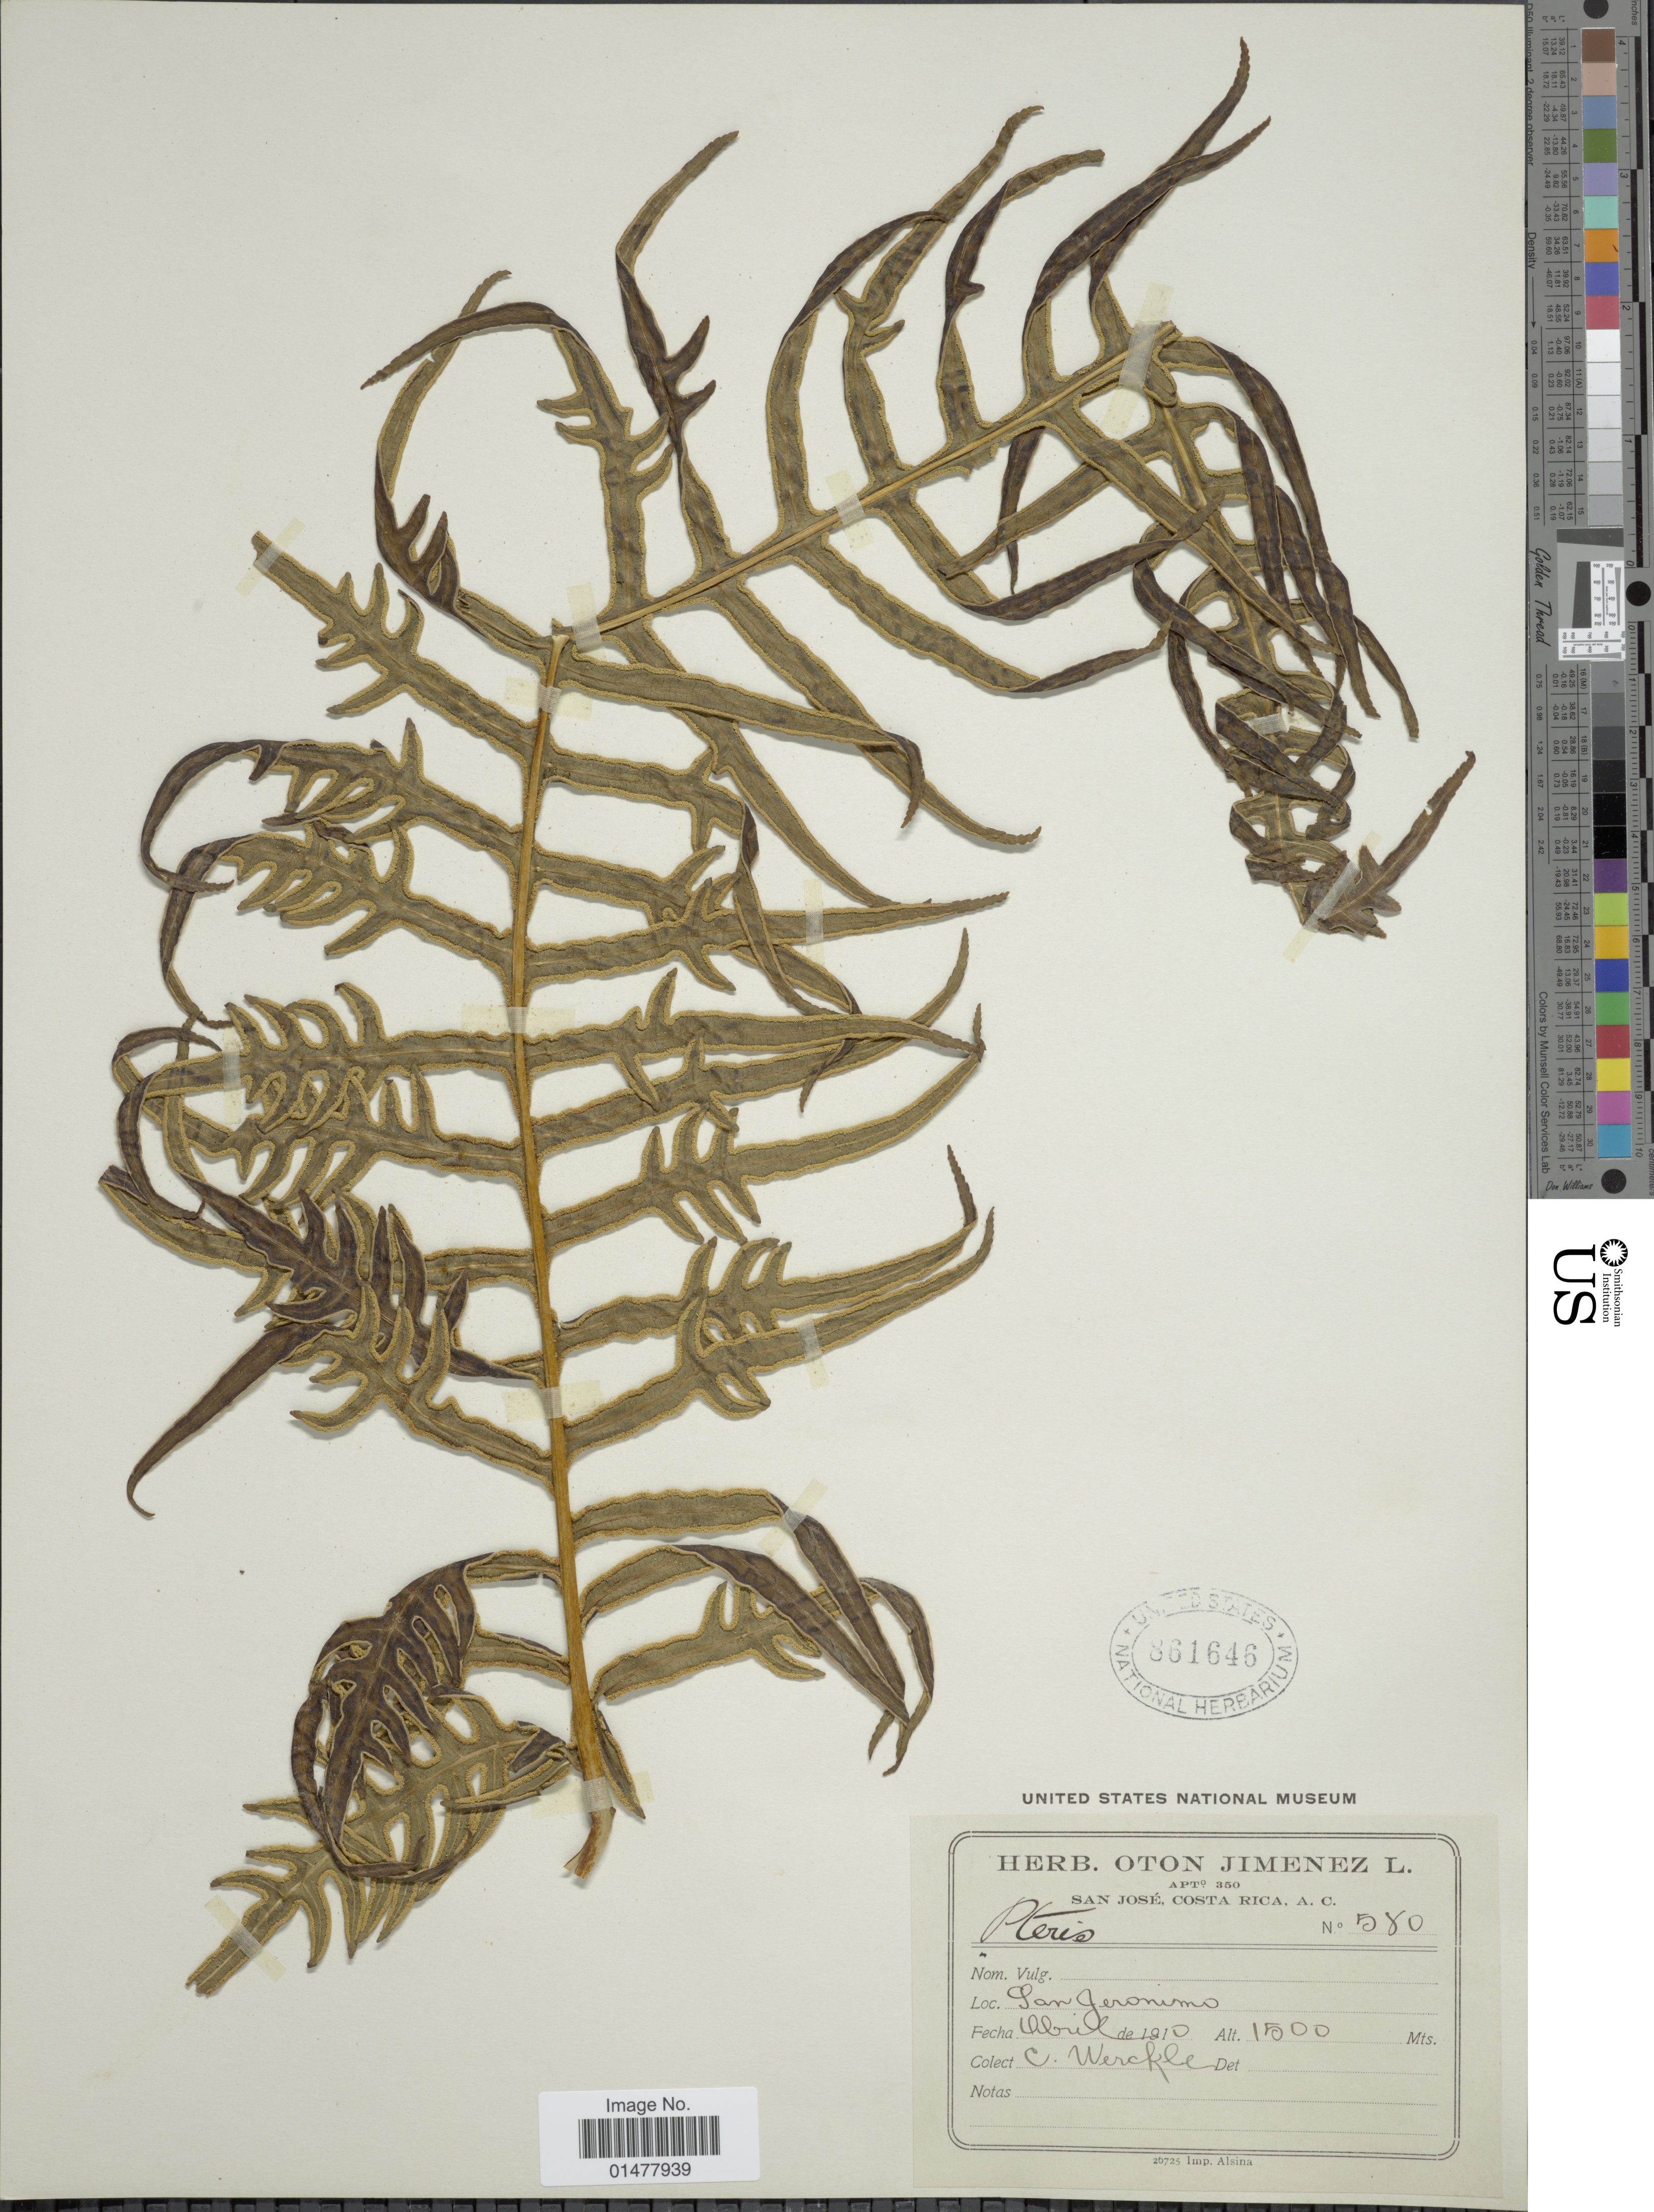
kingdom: Plantae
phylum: Tracheophyta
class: Polypodiopsida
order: Polypodiales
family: Pteridaceae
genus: Pteris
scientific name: Pteris navarrensis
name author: Christ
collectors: C. Wercklé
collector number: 580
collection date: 1910-04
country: Costa Rica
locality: San Jeronimo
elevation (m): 1500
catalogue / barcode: US 861646